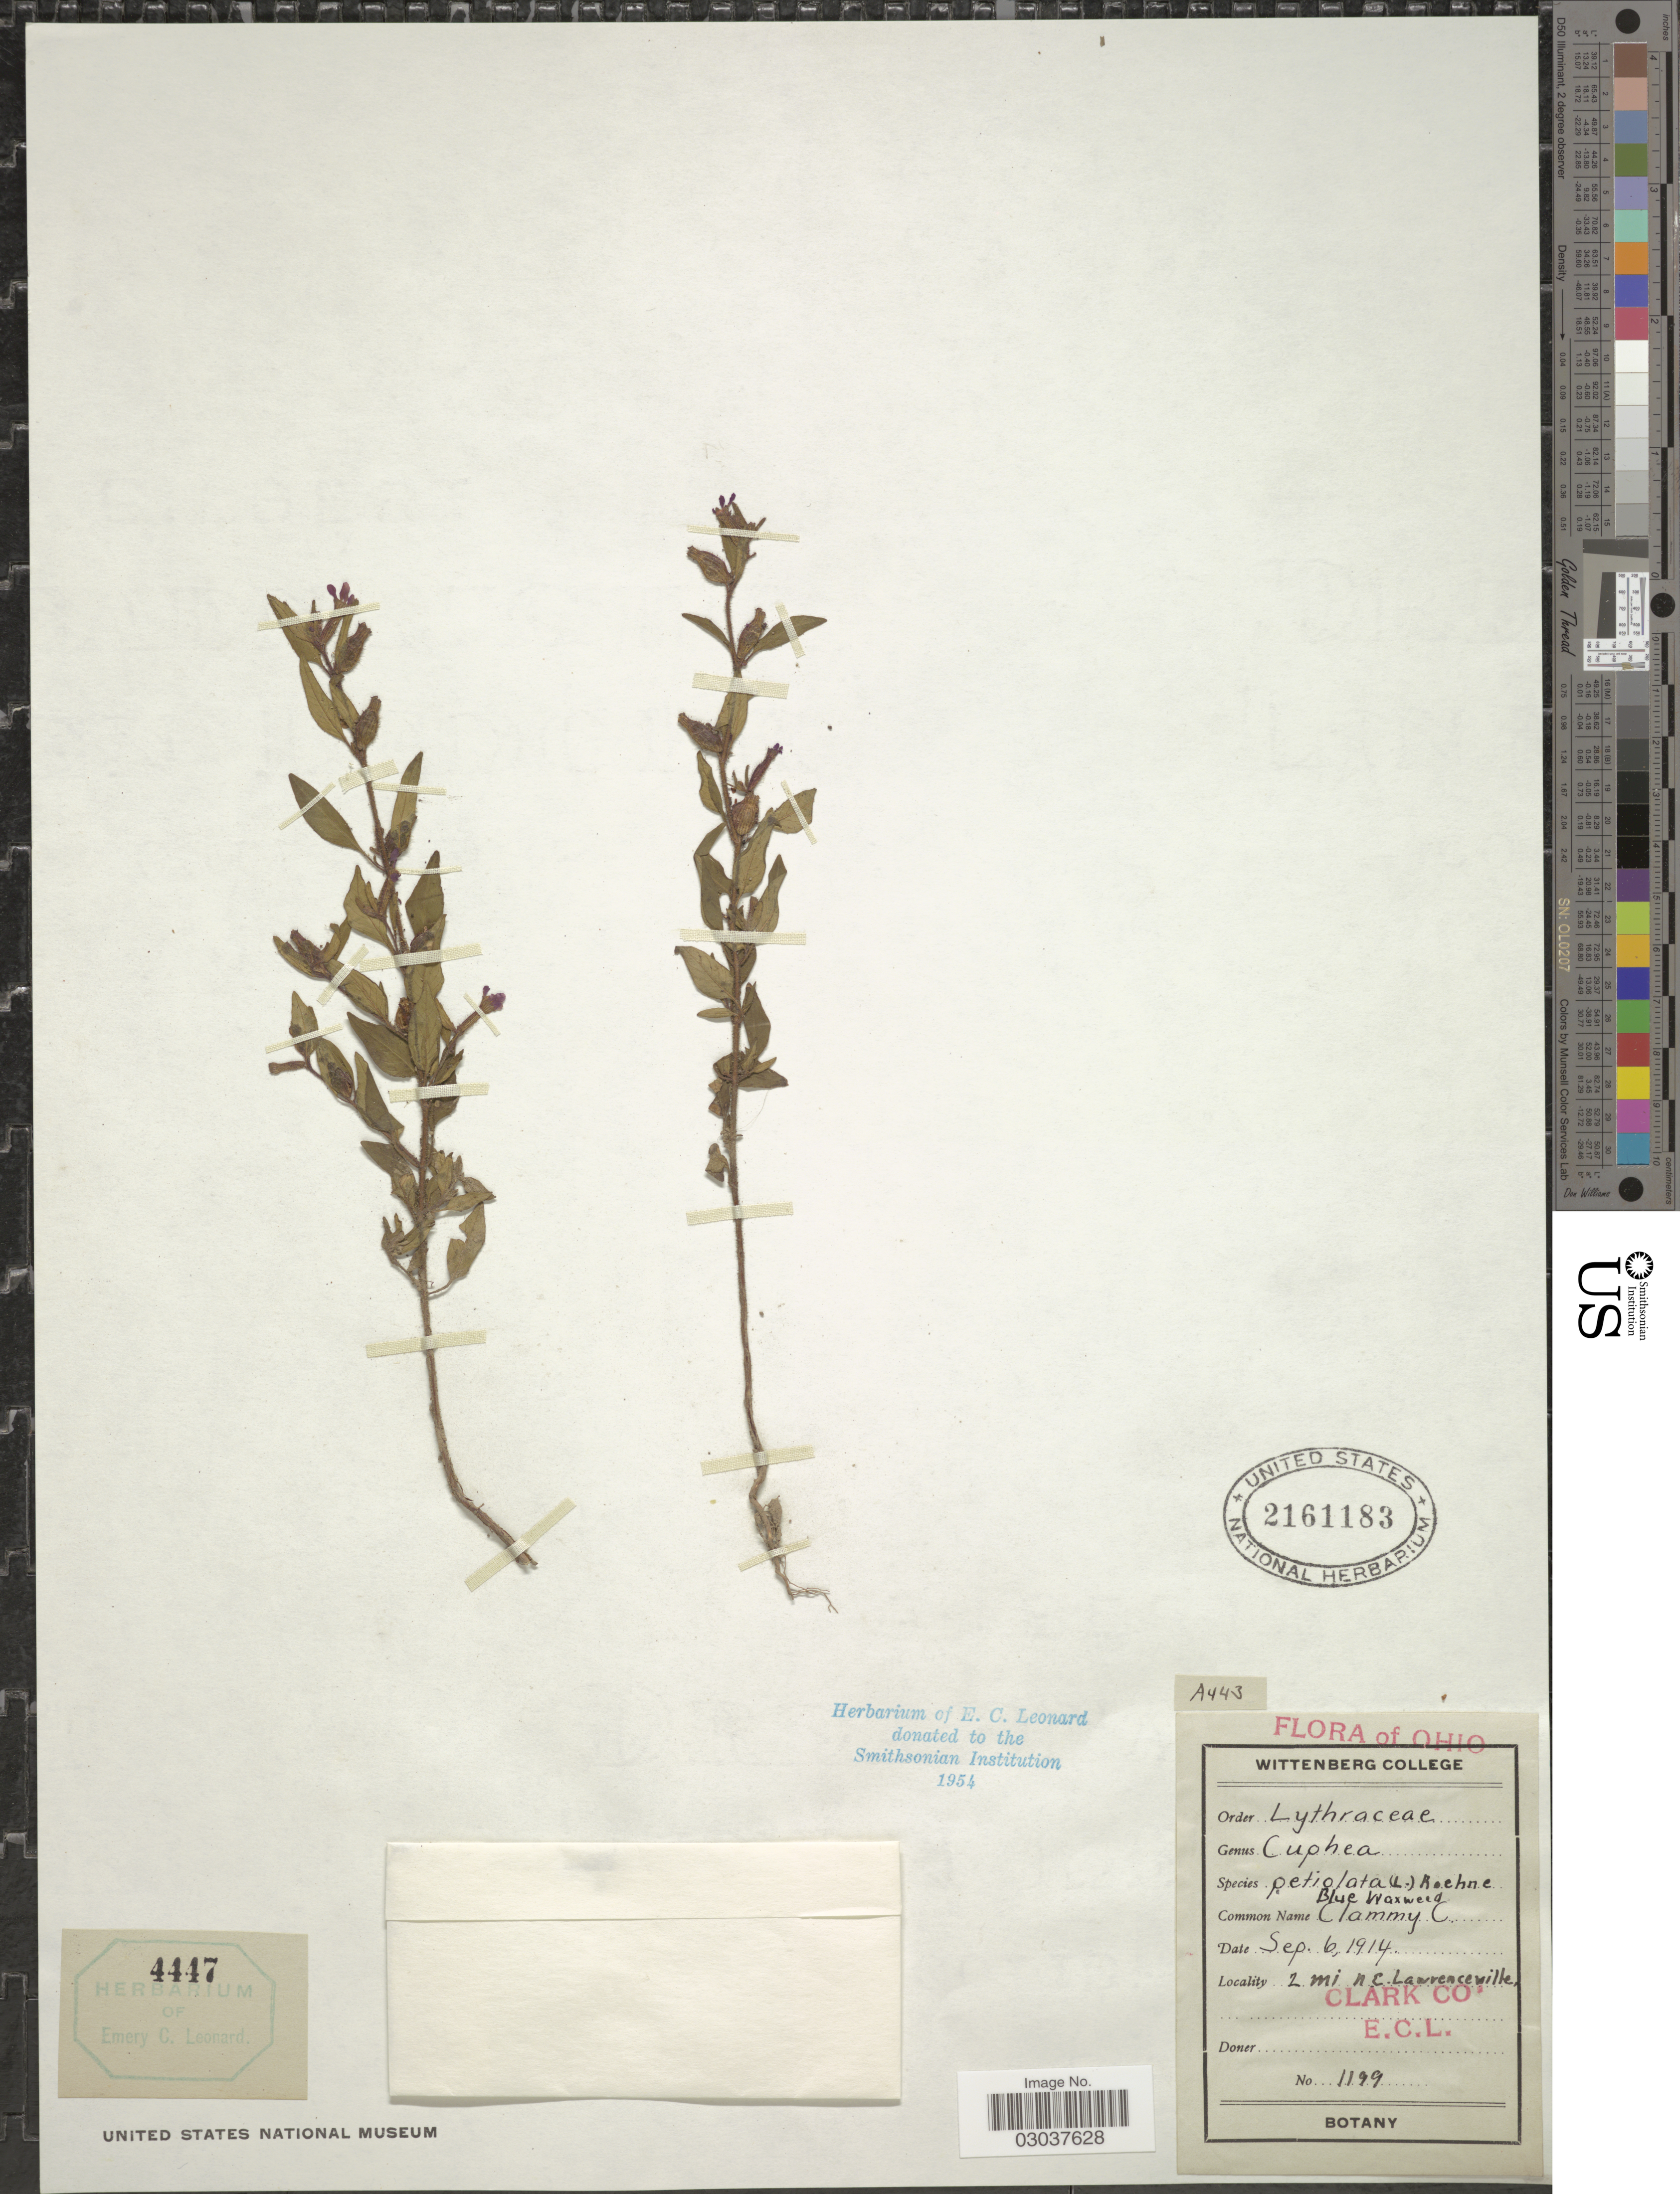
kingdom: Plantae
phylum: Tracheophyta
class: Magnoliopsida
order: Myrtales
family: Lythraceae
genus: Cuphea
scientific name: Cuphea petiolata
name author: Pohl ex Koehne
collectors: E. C. Leonard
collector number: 1199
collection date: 1914-09-06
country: United States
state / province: Ohio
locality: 2 mi N. E. Lawrenceville, Clark Co.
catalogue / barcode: US 2161183